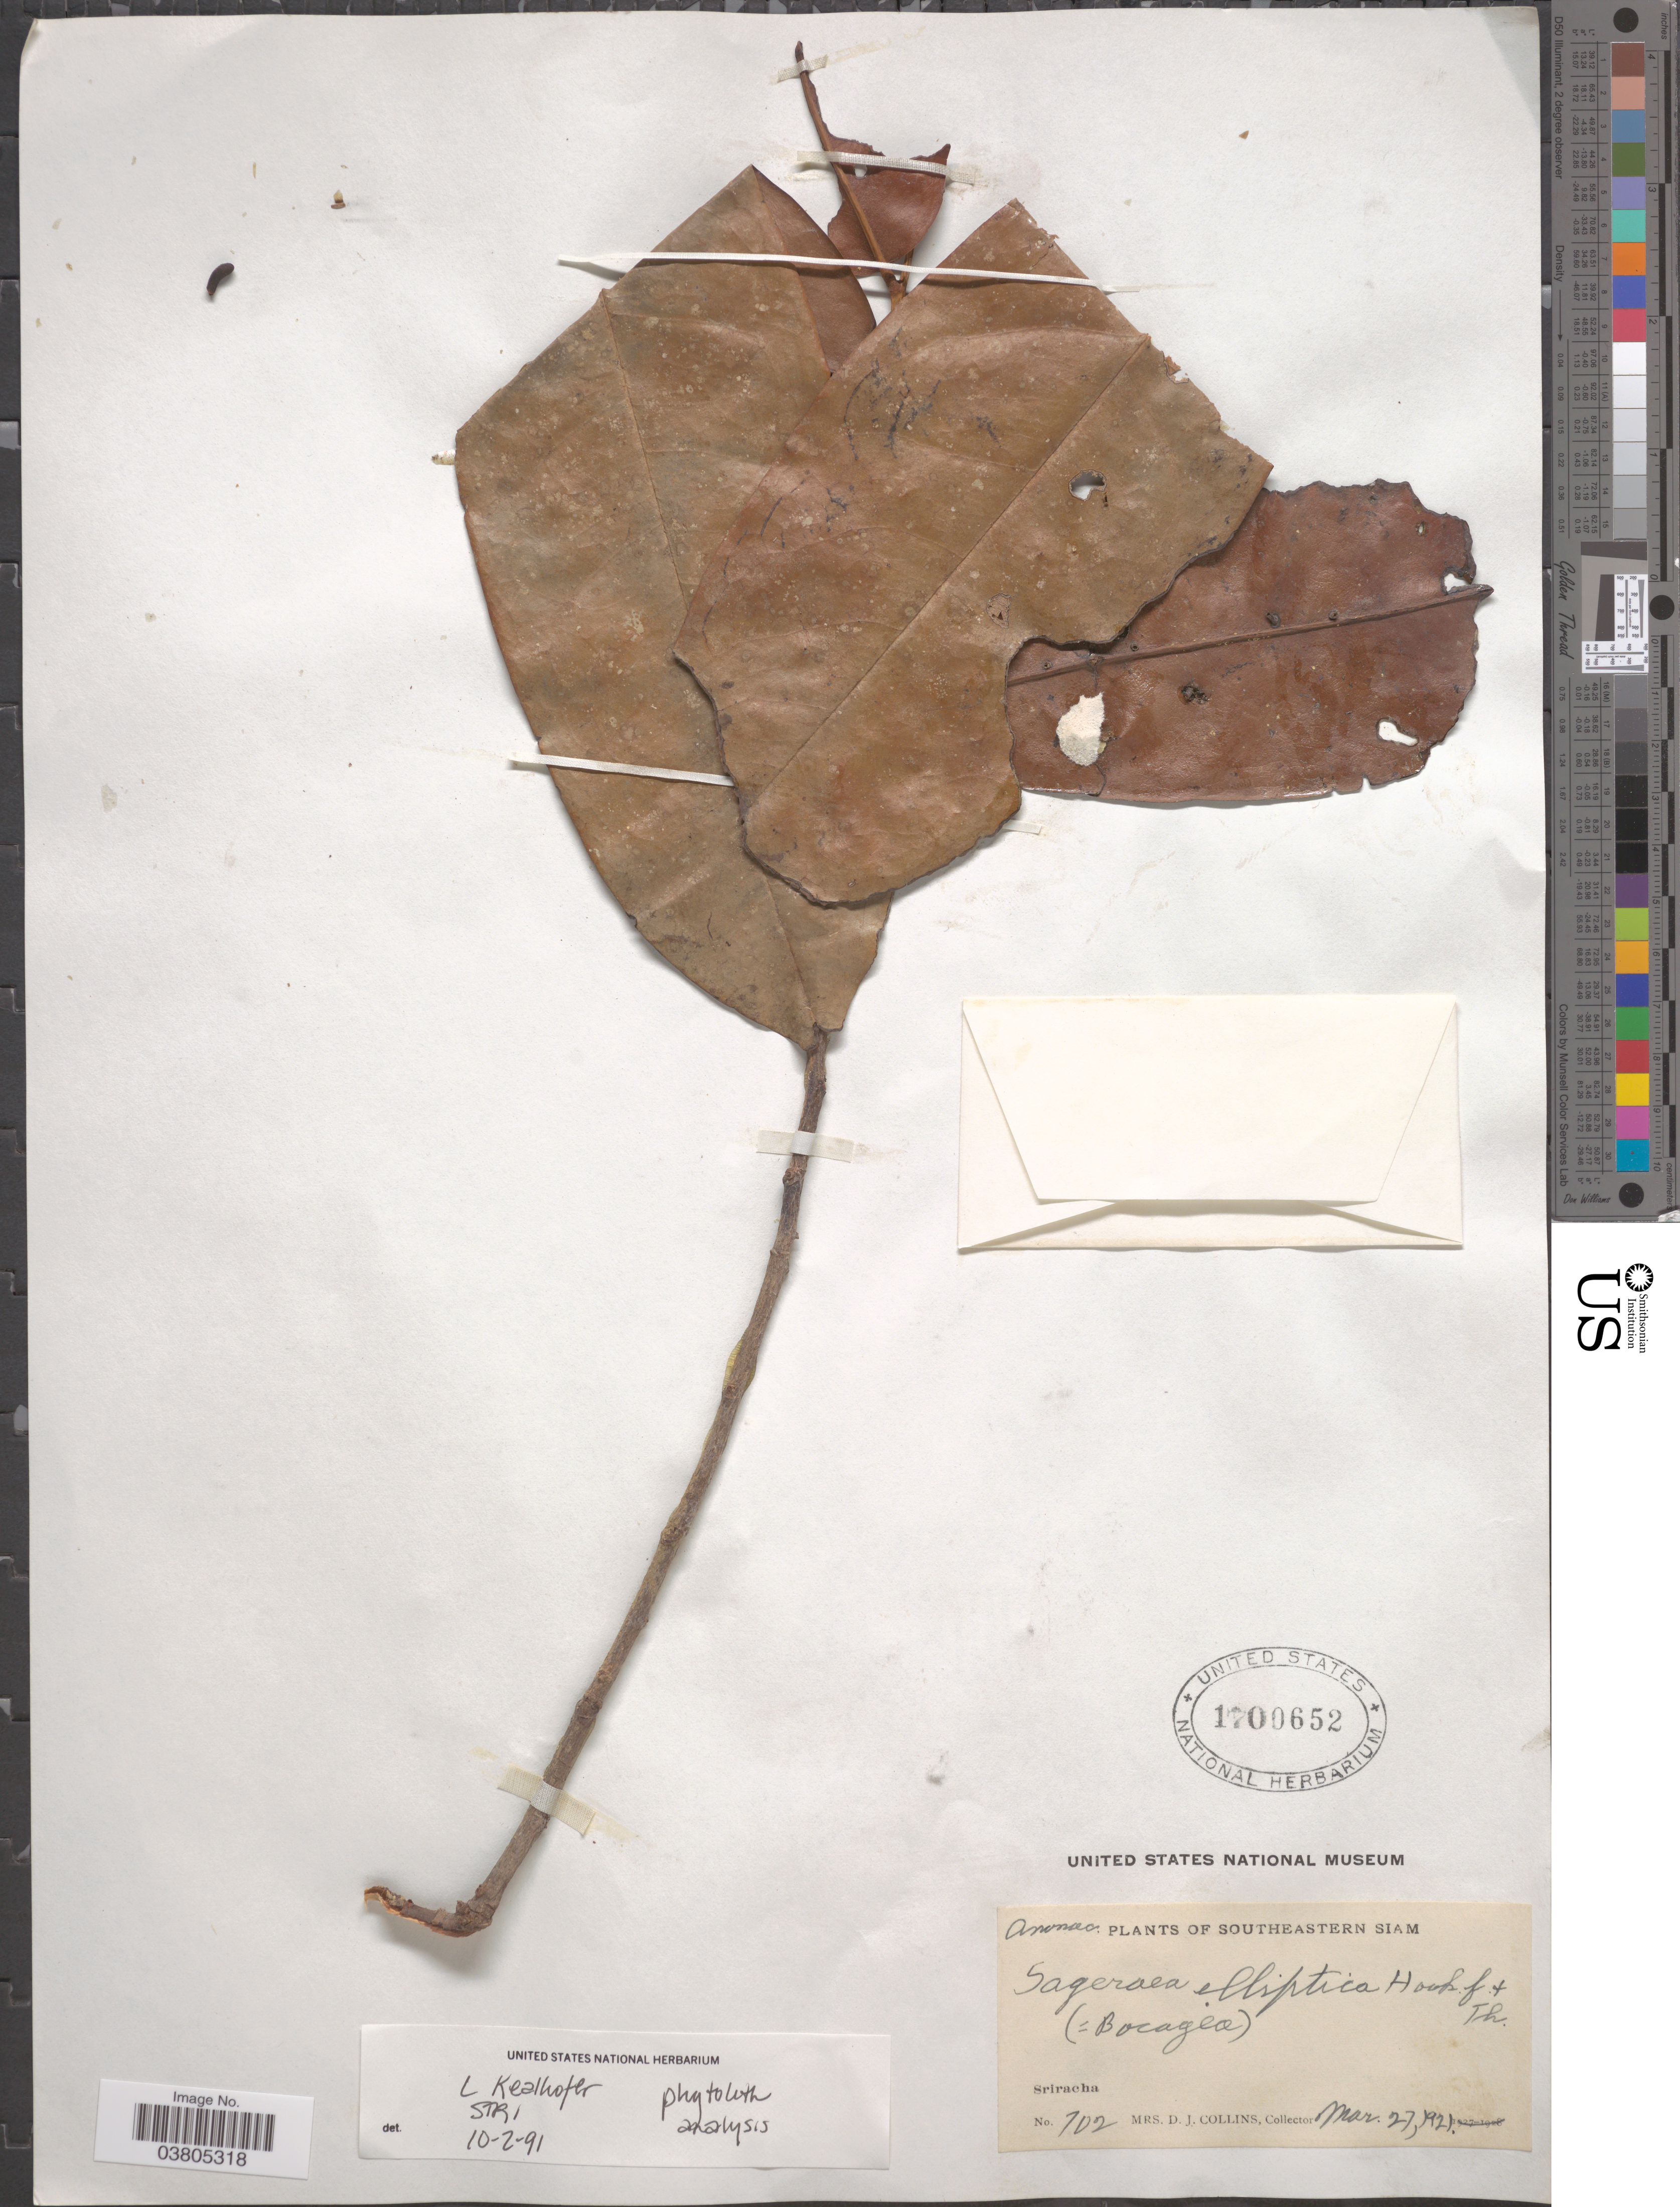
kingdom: Plantae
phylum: Tracheophyta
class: Magnoliopsida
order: Magnoliales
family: Annonaceae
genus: Sageraea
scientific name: Sageraea elliptica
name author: (A. DC.) Hook. f. & Thomson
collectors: Mrs. D. J. Collins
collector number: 702*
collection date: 1921-03-27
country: Thailand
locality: Southeastern Siam. Sriracha.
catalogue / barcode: US 1700652